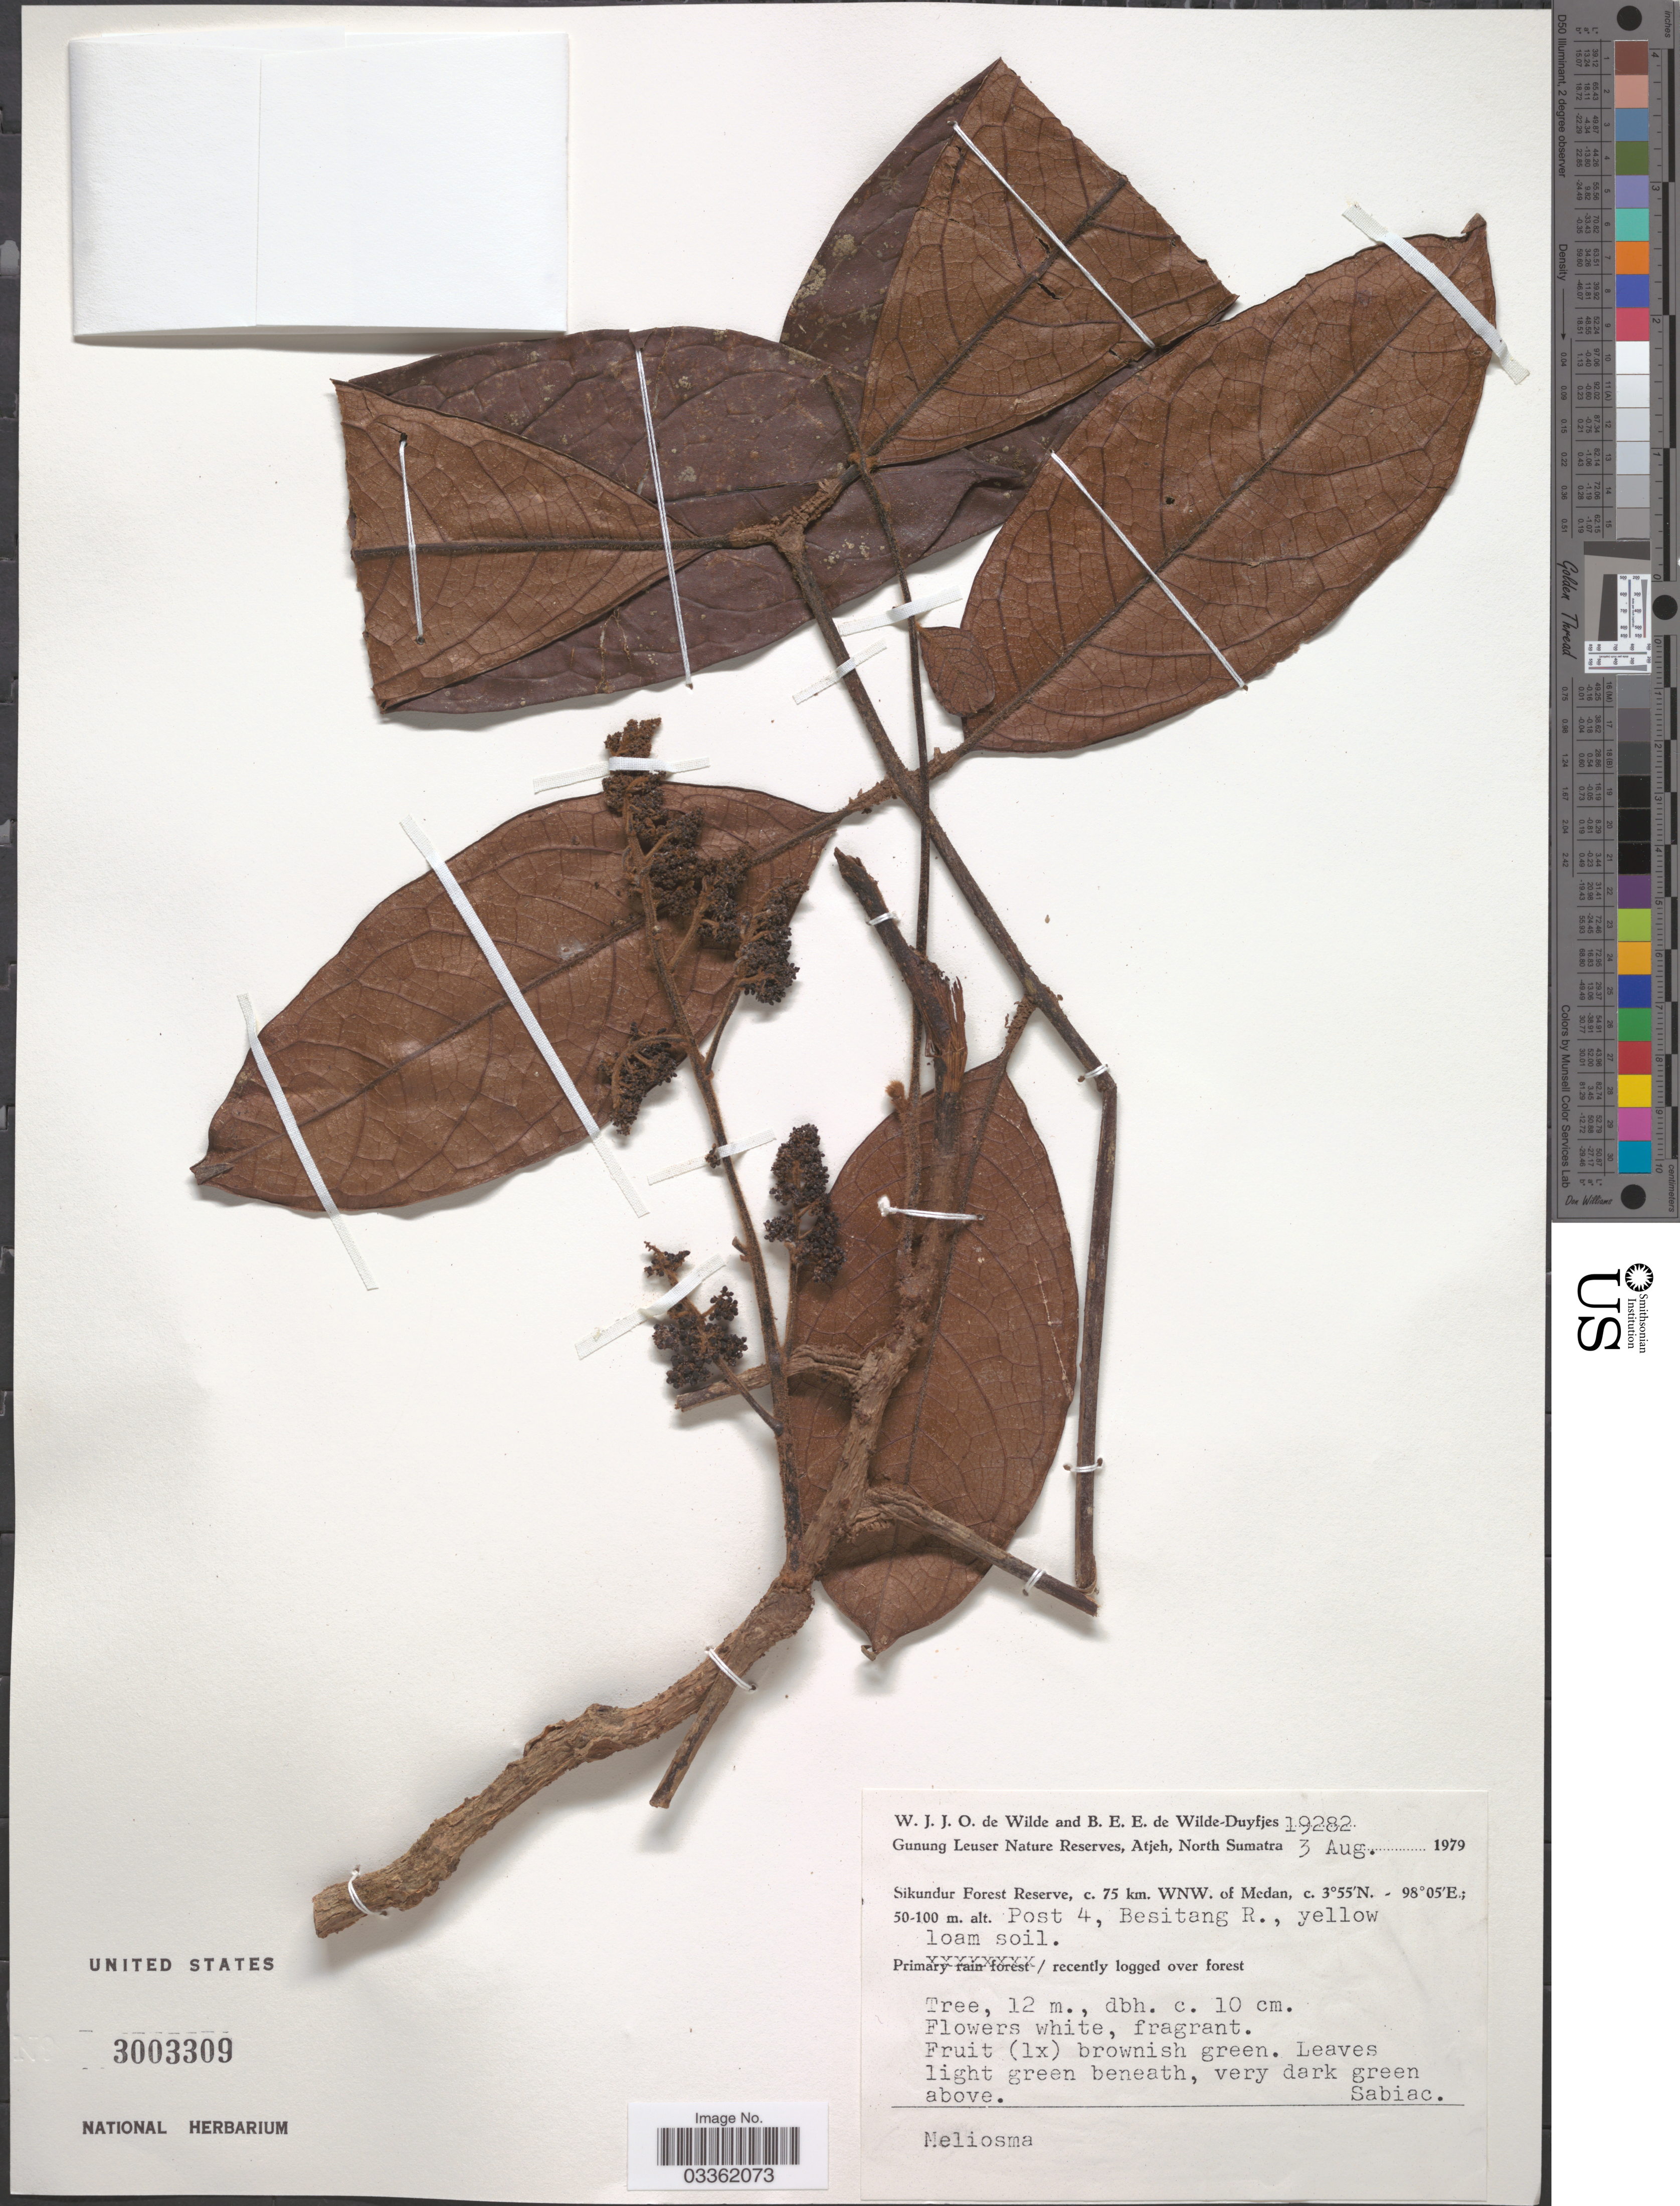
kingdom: Plantae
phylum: Tracheophyta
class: Magnoliopsida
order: Proteales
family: Sabiaceae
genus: Meliosma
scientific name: Meliosma sp.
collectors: W. J. de Wilde & B. E. de Wilde-Duyfjes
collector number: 19282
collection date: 1979-08-03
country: Indonesia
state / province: Sumatra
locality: Gunung Leuser Nature Reserves, Atjeh, North Sumatra. Sikundur Forest Reserve, c. 75 km. WNW. of Medan, Post 4, Besitang R.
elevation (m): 50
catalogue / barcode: US 3003309